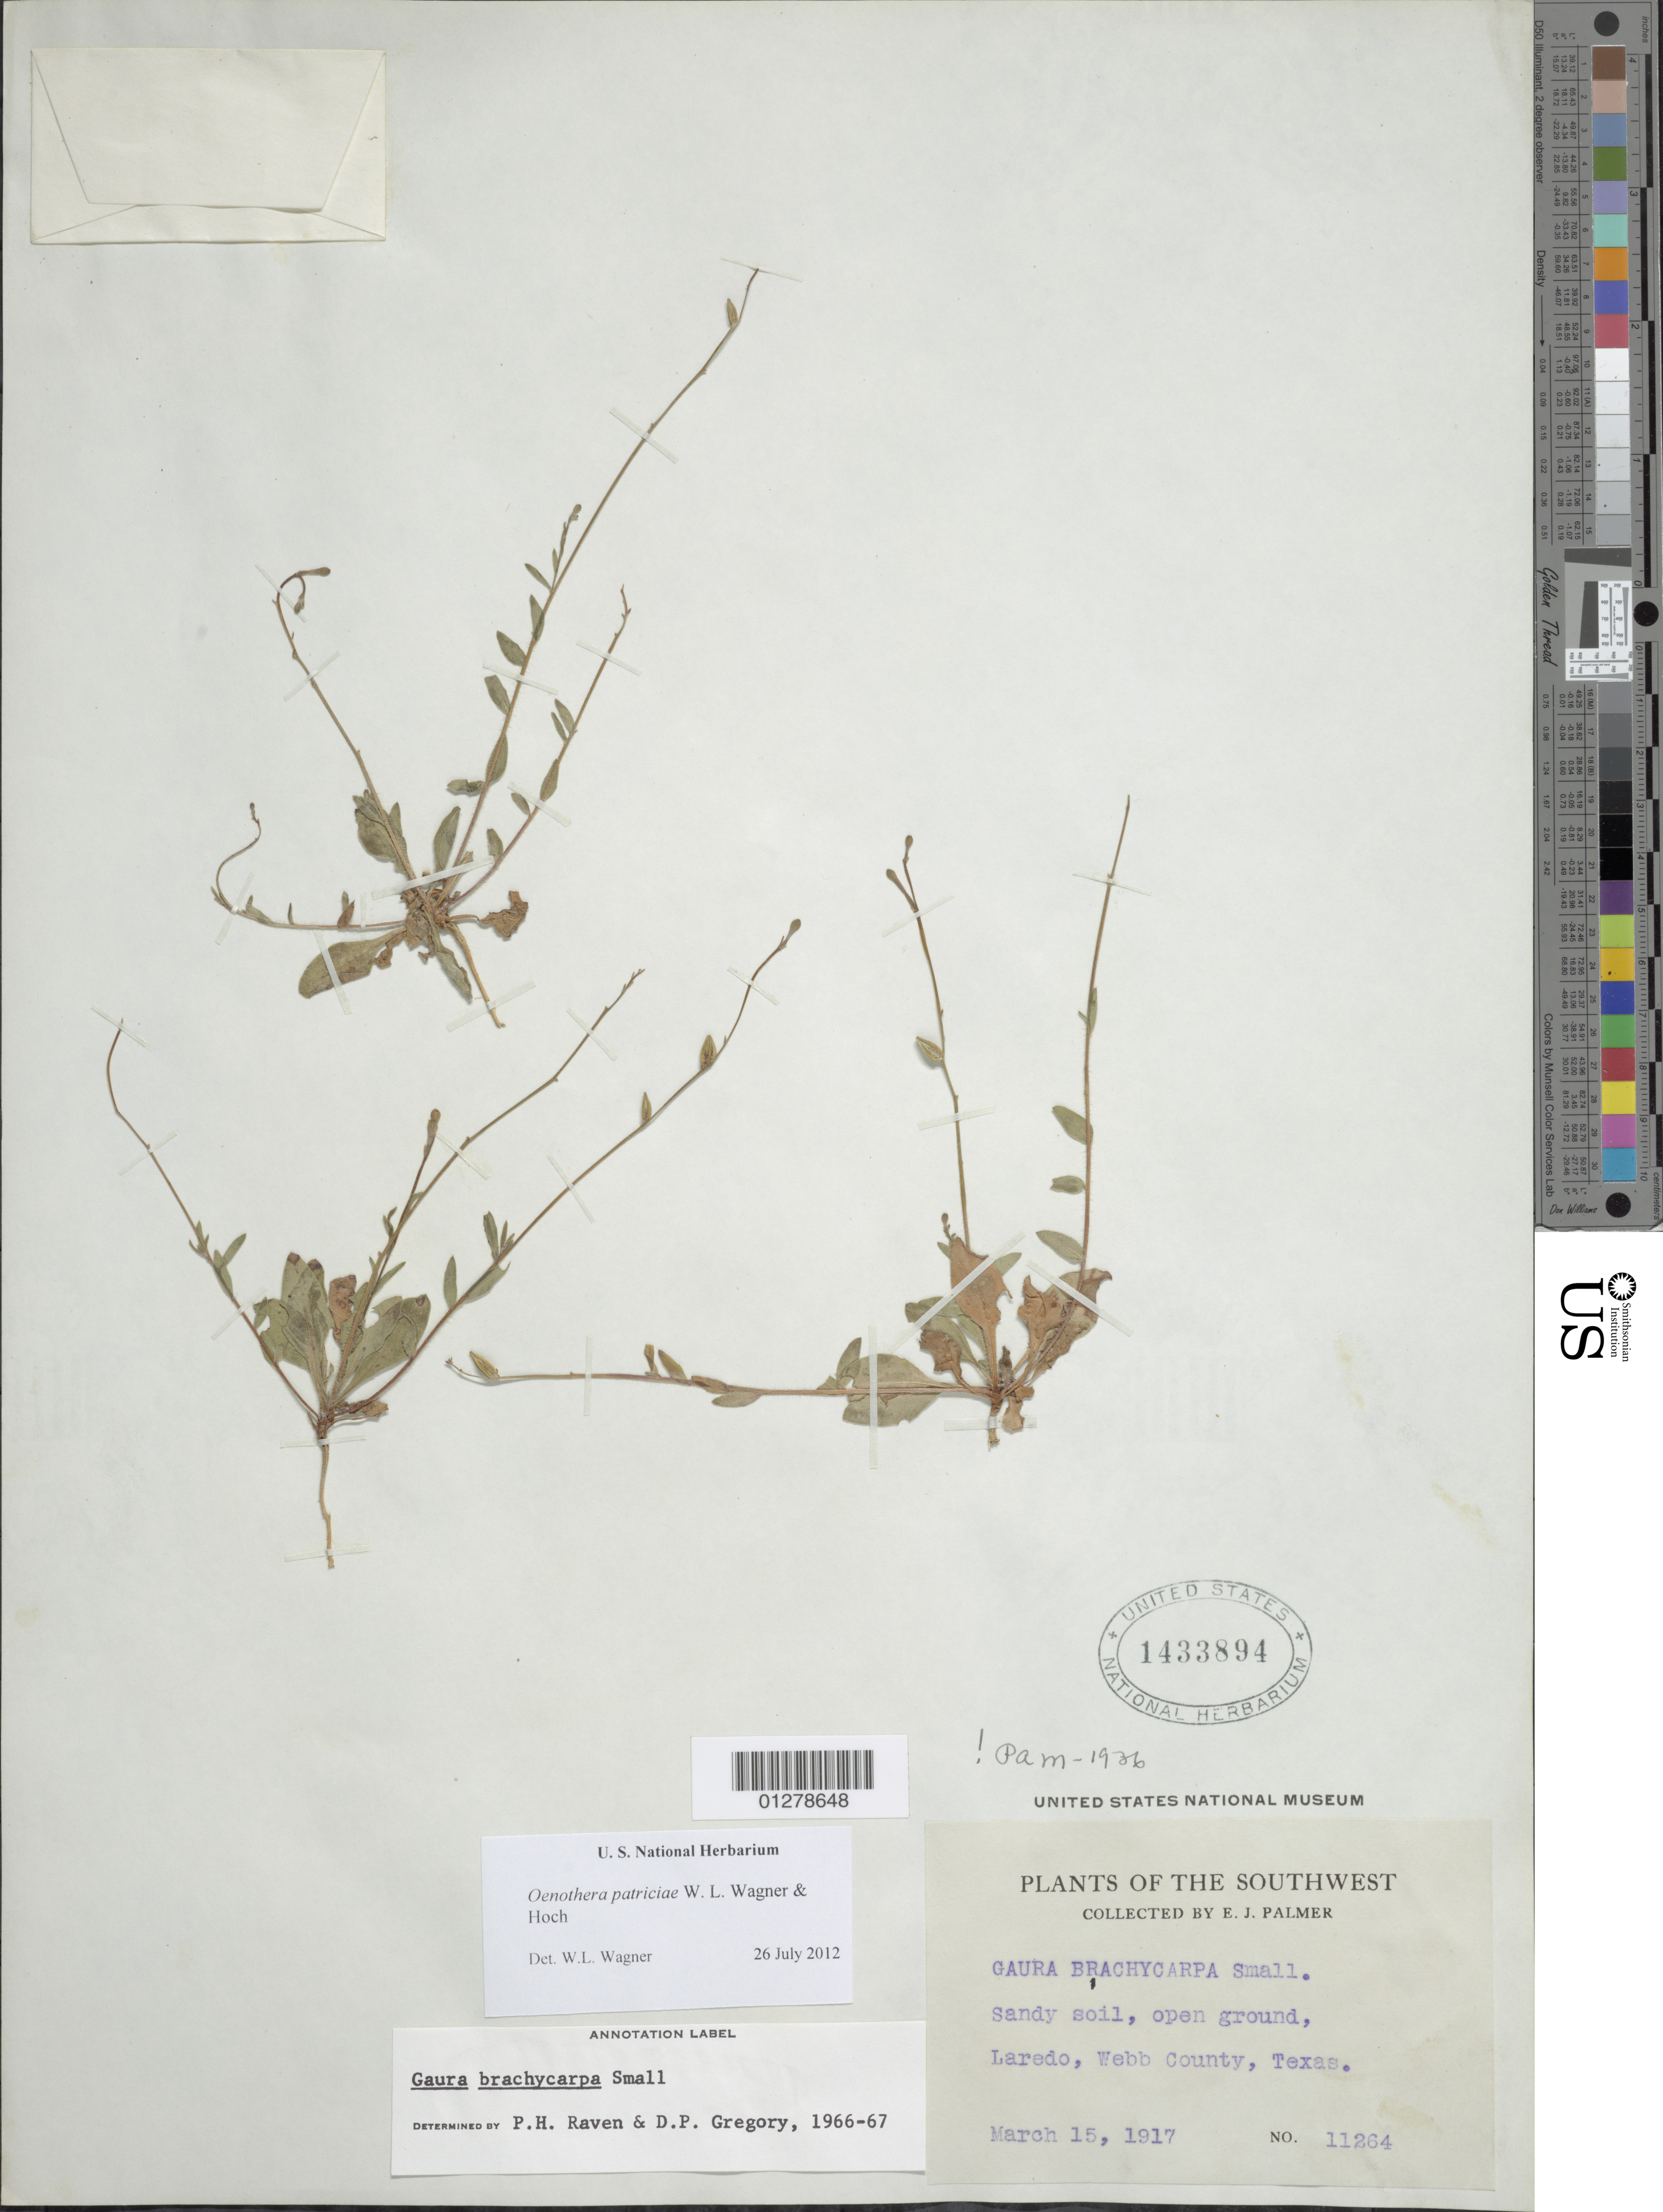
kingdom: Plantae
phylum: Tracheophyta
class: Magnoliopsida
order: Myrtales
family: Onagraceae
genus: Oenothera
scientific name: Oenothera patriciae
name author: W.L. Wagner & Hoch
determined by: Wagner, W. L., (BOT), Smithsonian Institution - National Museum of Natural History (UNITED STATES)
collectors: E. J. Palmer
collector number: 11264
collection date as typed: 15 Mar 1917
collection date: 1917-03-15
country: United States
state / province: Texas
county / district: Webb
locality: Laredo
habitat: Open ground, sandy soil.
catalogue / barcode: US 1433894